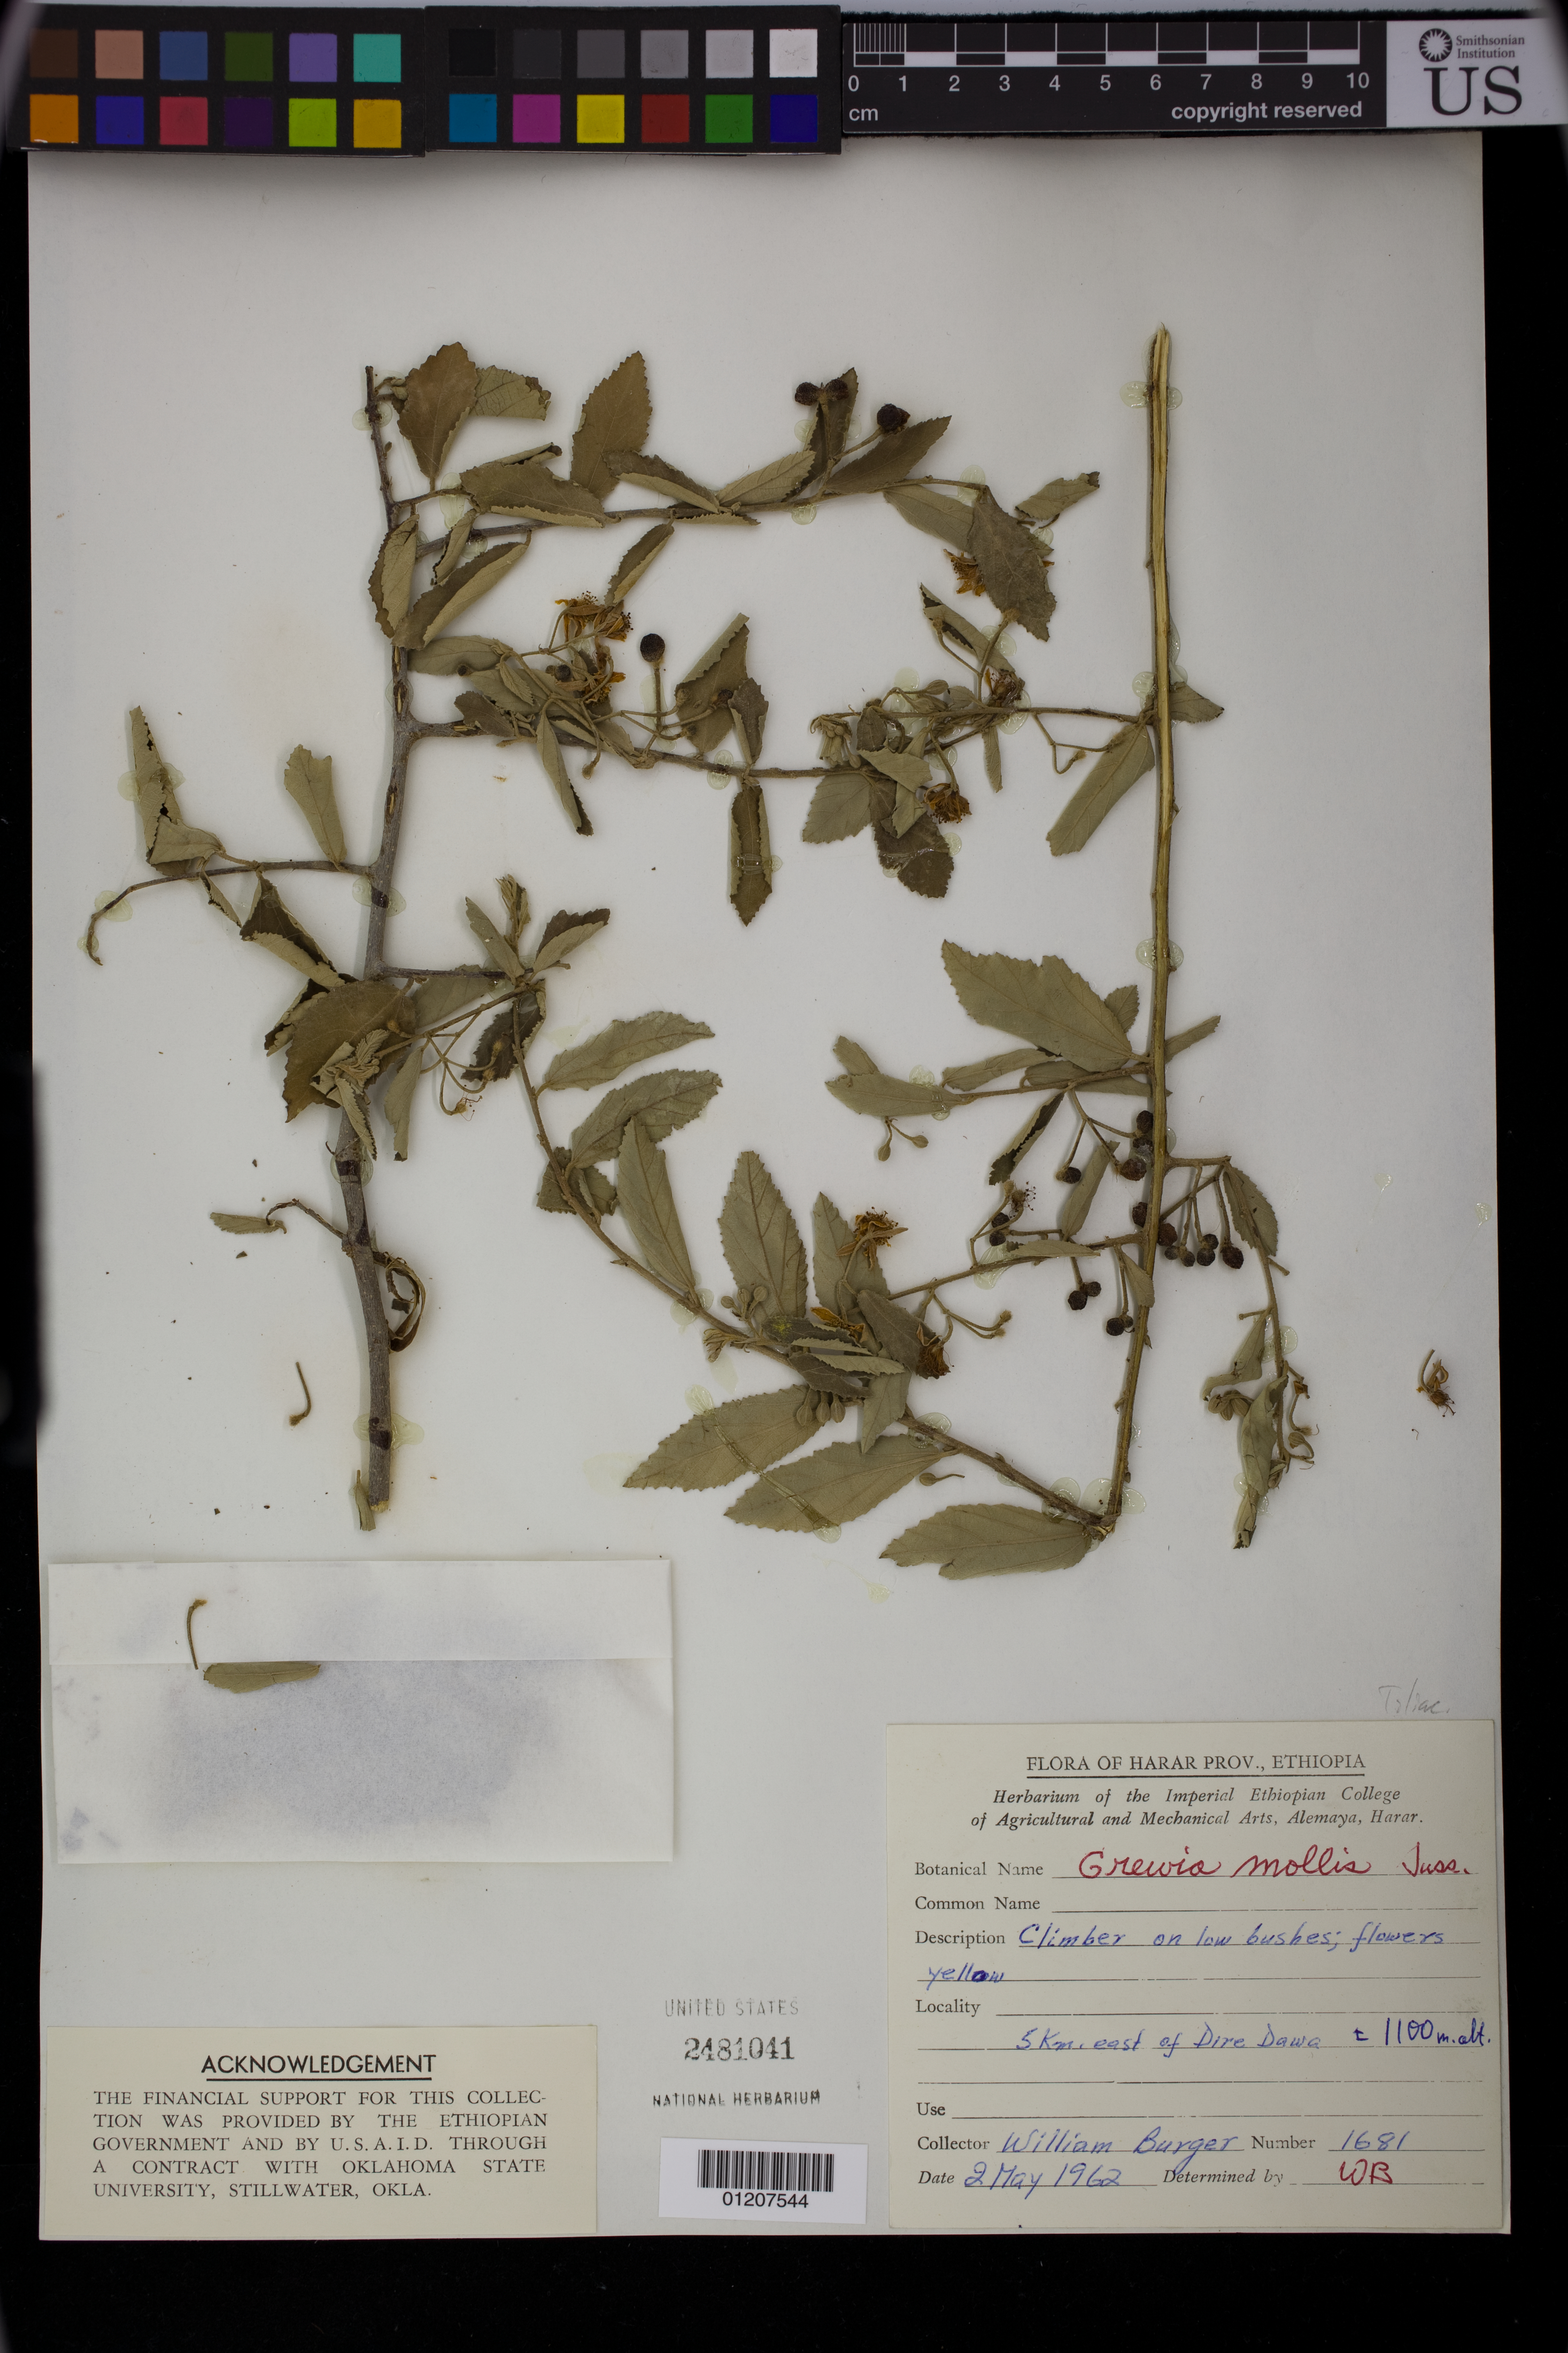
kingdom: Plantae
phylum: Tracheophyta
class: Magnoliopsida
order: Malvales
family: Malvaceae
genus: Grewia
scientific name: Grewia mollis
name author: Juss.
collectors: W. Burger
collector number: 1681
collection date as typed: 05 Feb 1962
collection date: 1962-02-05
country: Ethiopia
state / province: Dire Dawa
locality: Harar Prov.: 5 km east of Dire Dawa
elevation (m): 1100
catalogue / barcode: US 2481041